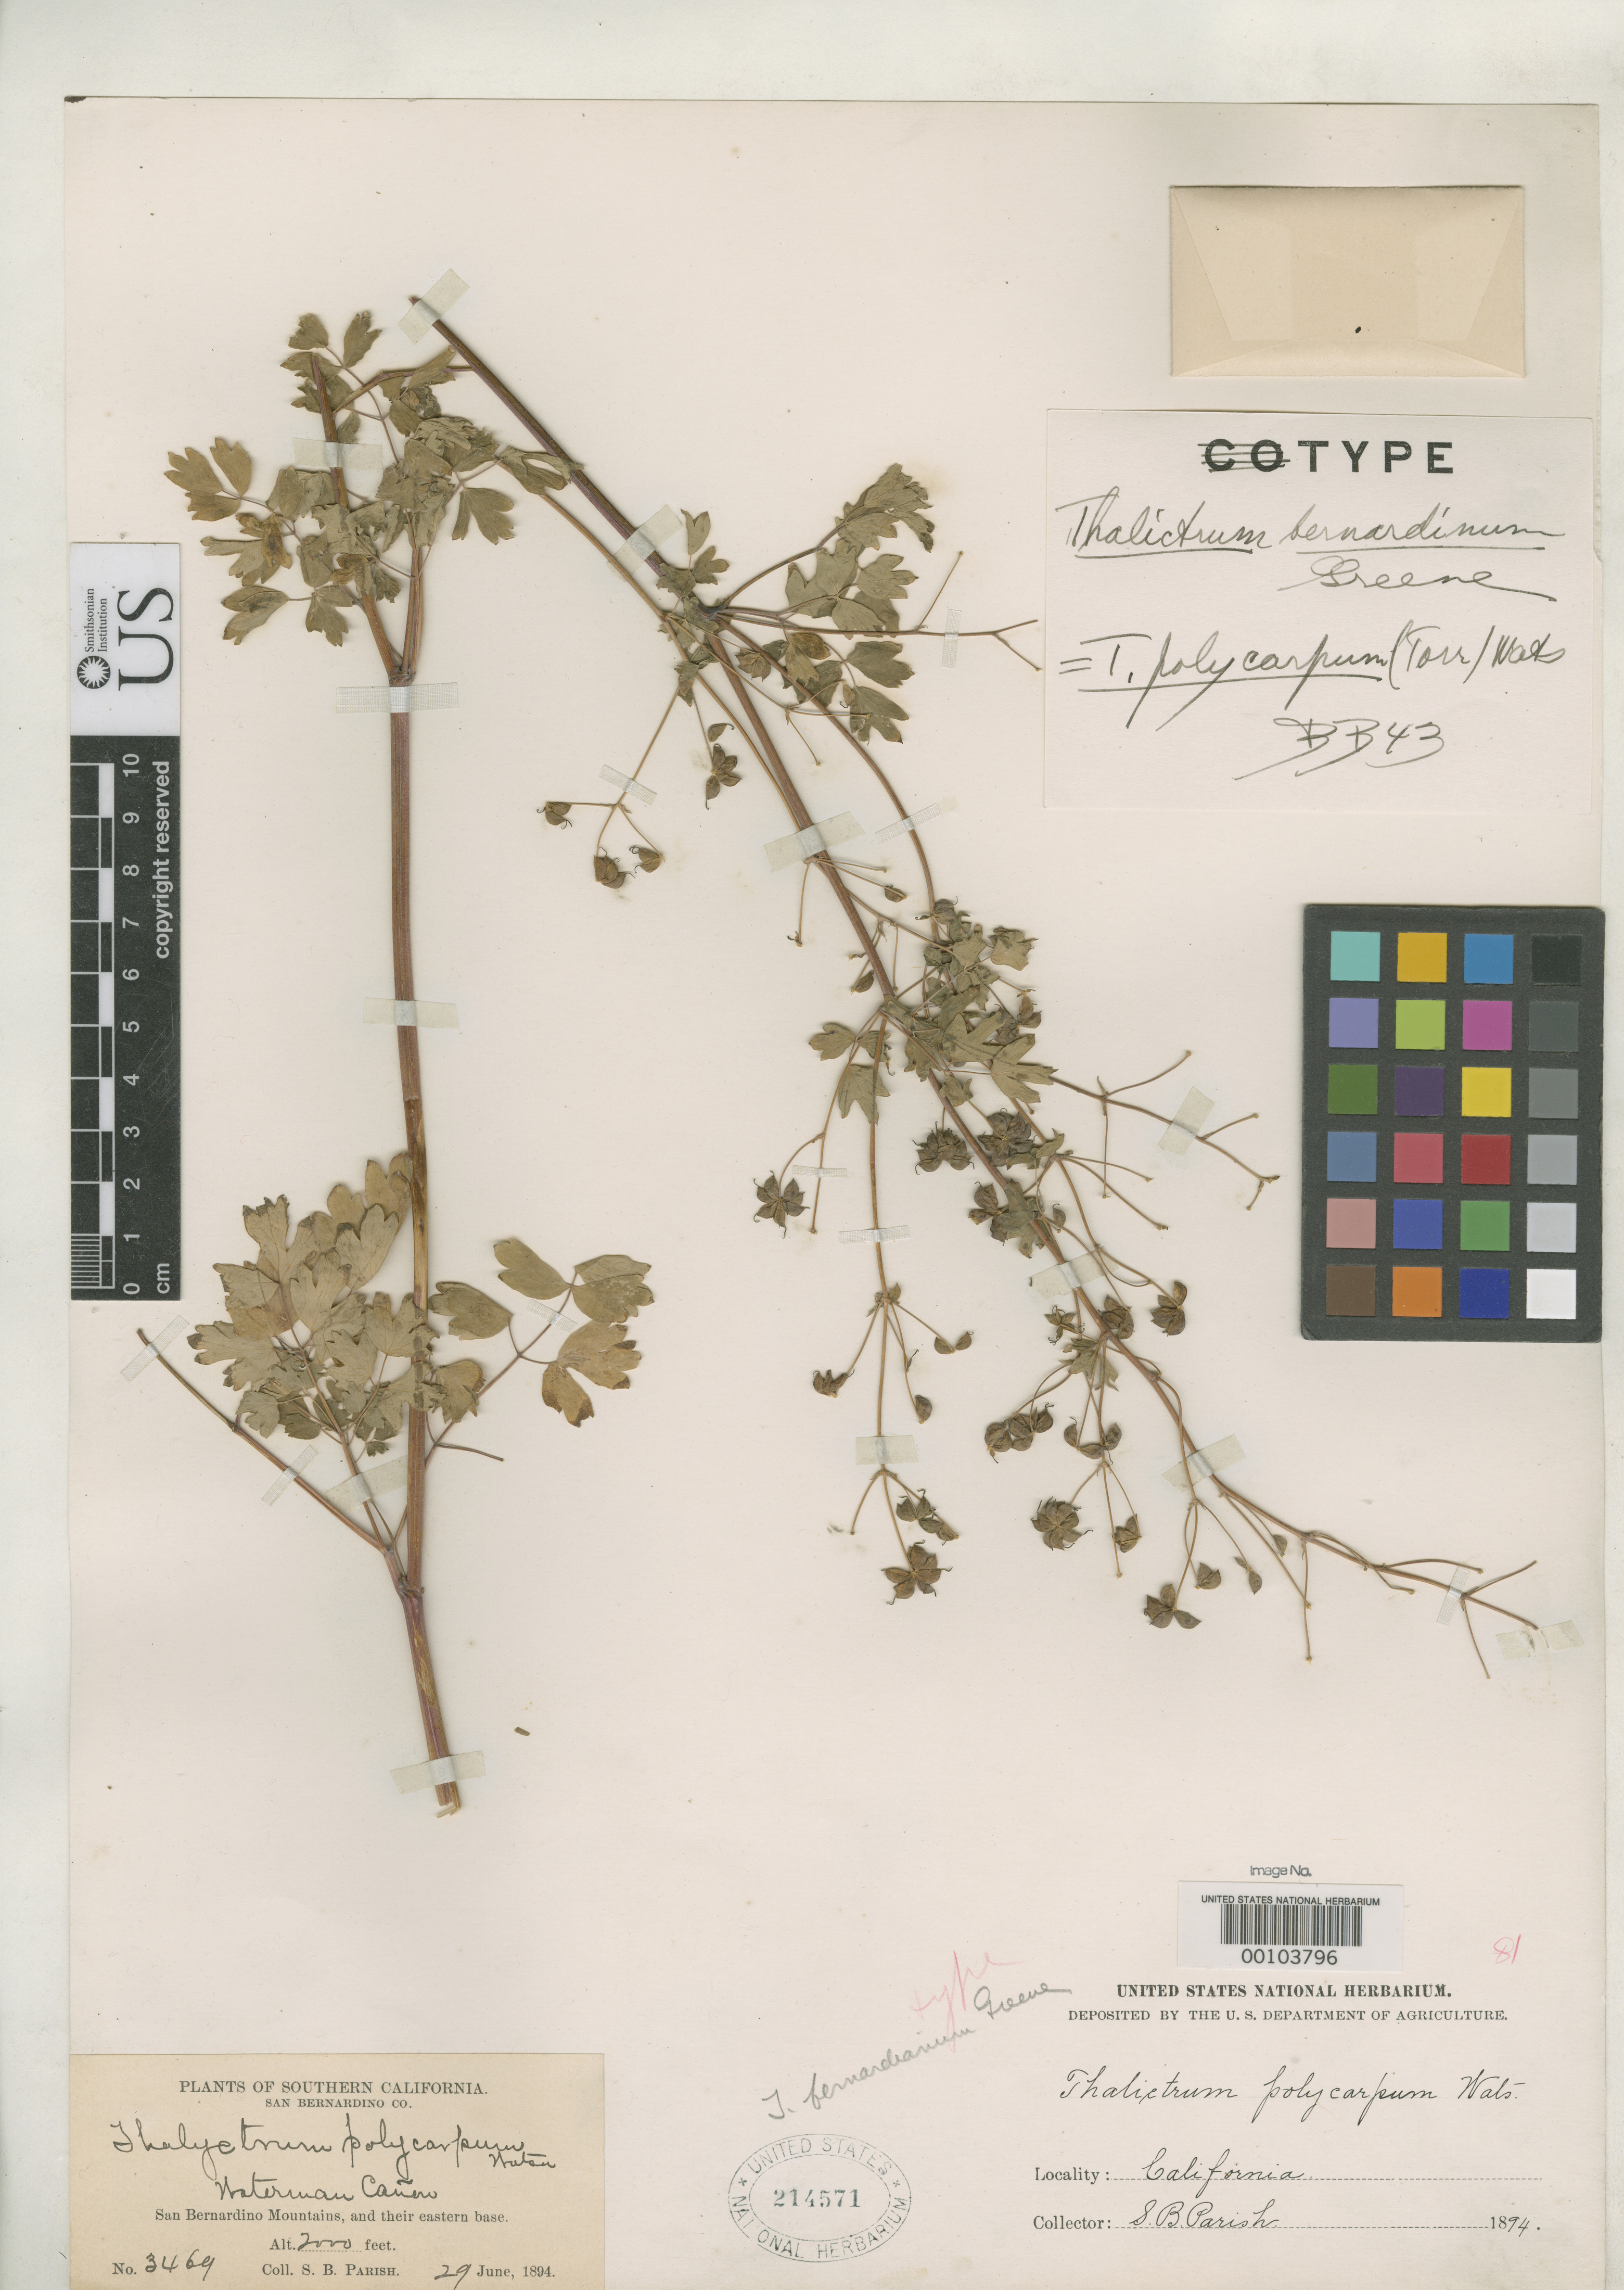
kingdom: Plantae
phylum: Tracheophyta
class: Magnoliopsida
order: Ranunculales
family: Ranunculaceae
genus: Thalictrum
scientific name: Thalictrum bernardinum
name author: Greene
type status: Holotype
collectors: S. B. Parish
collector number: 3469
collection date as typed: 29 Jun 1894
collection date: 1894-06-29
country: United States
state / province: California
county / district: San Bernardino / Riverside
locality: Waterman Canyon, San Bernardino Mts.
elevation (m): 610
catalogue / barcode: US 214571